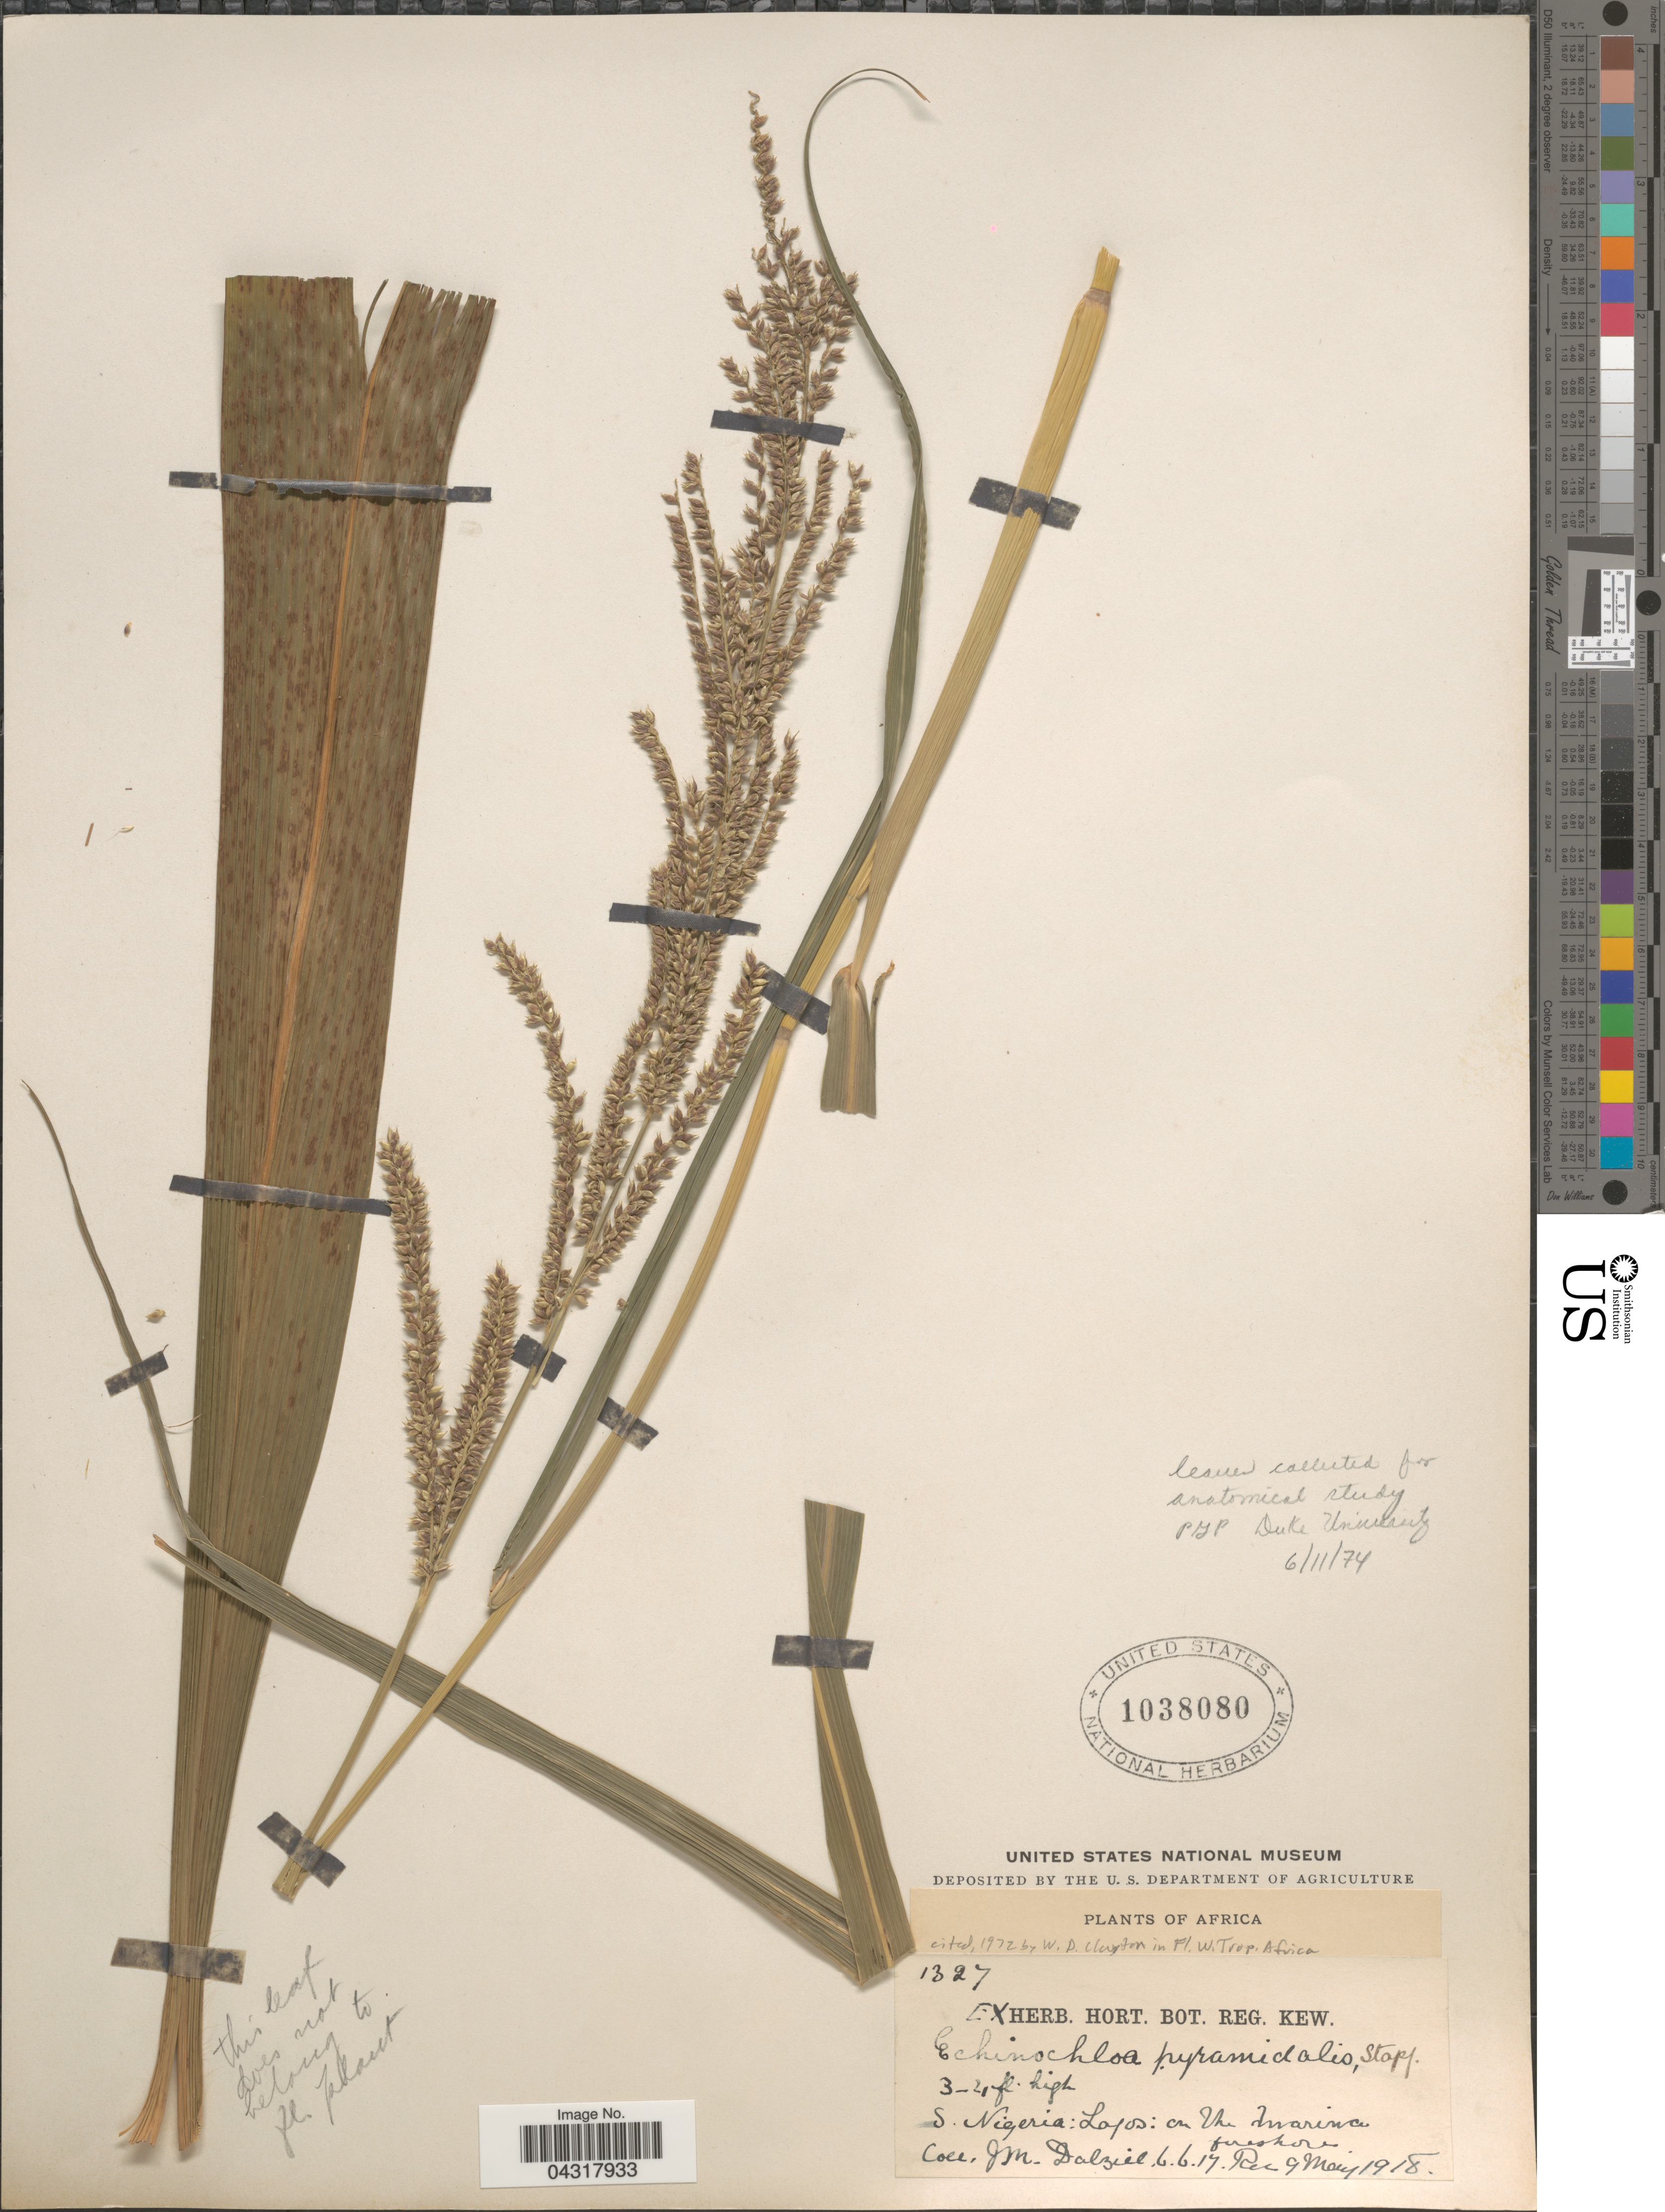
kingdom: Plantae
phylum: Tracheophyta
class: Liliopsida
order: Poales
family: Poaceae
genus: Echinochloa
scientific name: Echinochloa pyramidalis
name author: (Lam.) Hitchc. & Chase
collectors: J. Dalziel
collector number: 1327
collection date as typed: Transcribed d/m/y: 6/6/17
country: Nigeria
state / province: Lagos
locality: S. Nigeria: Lagos: on the marina foreshore.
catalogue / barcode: US 1038080